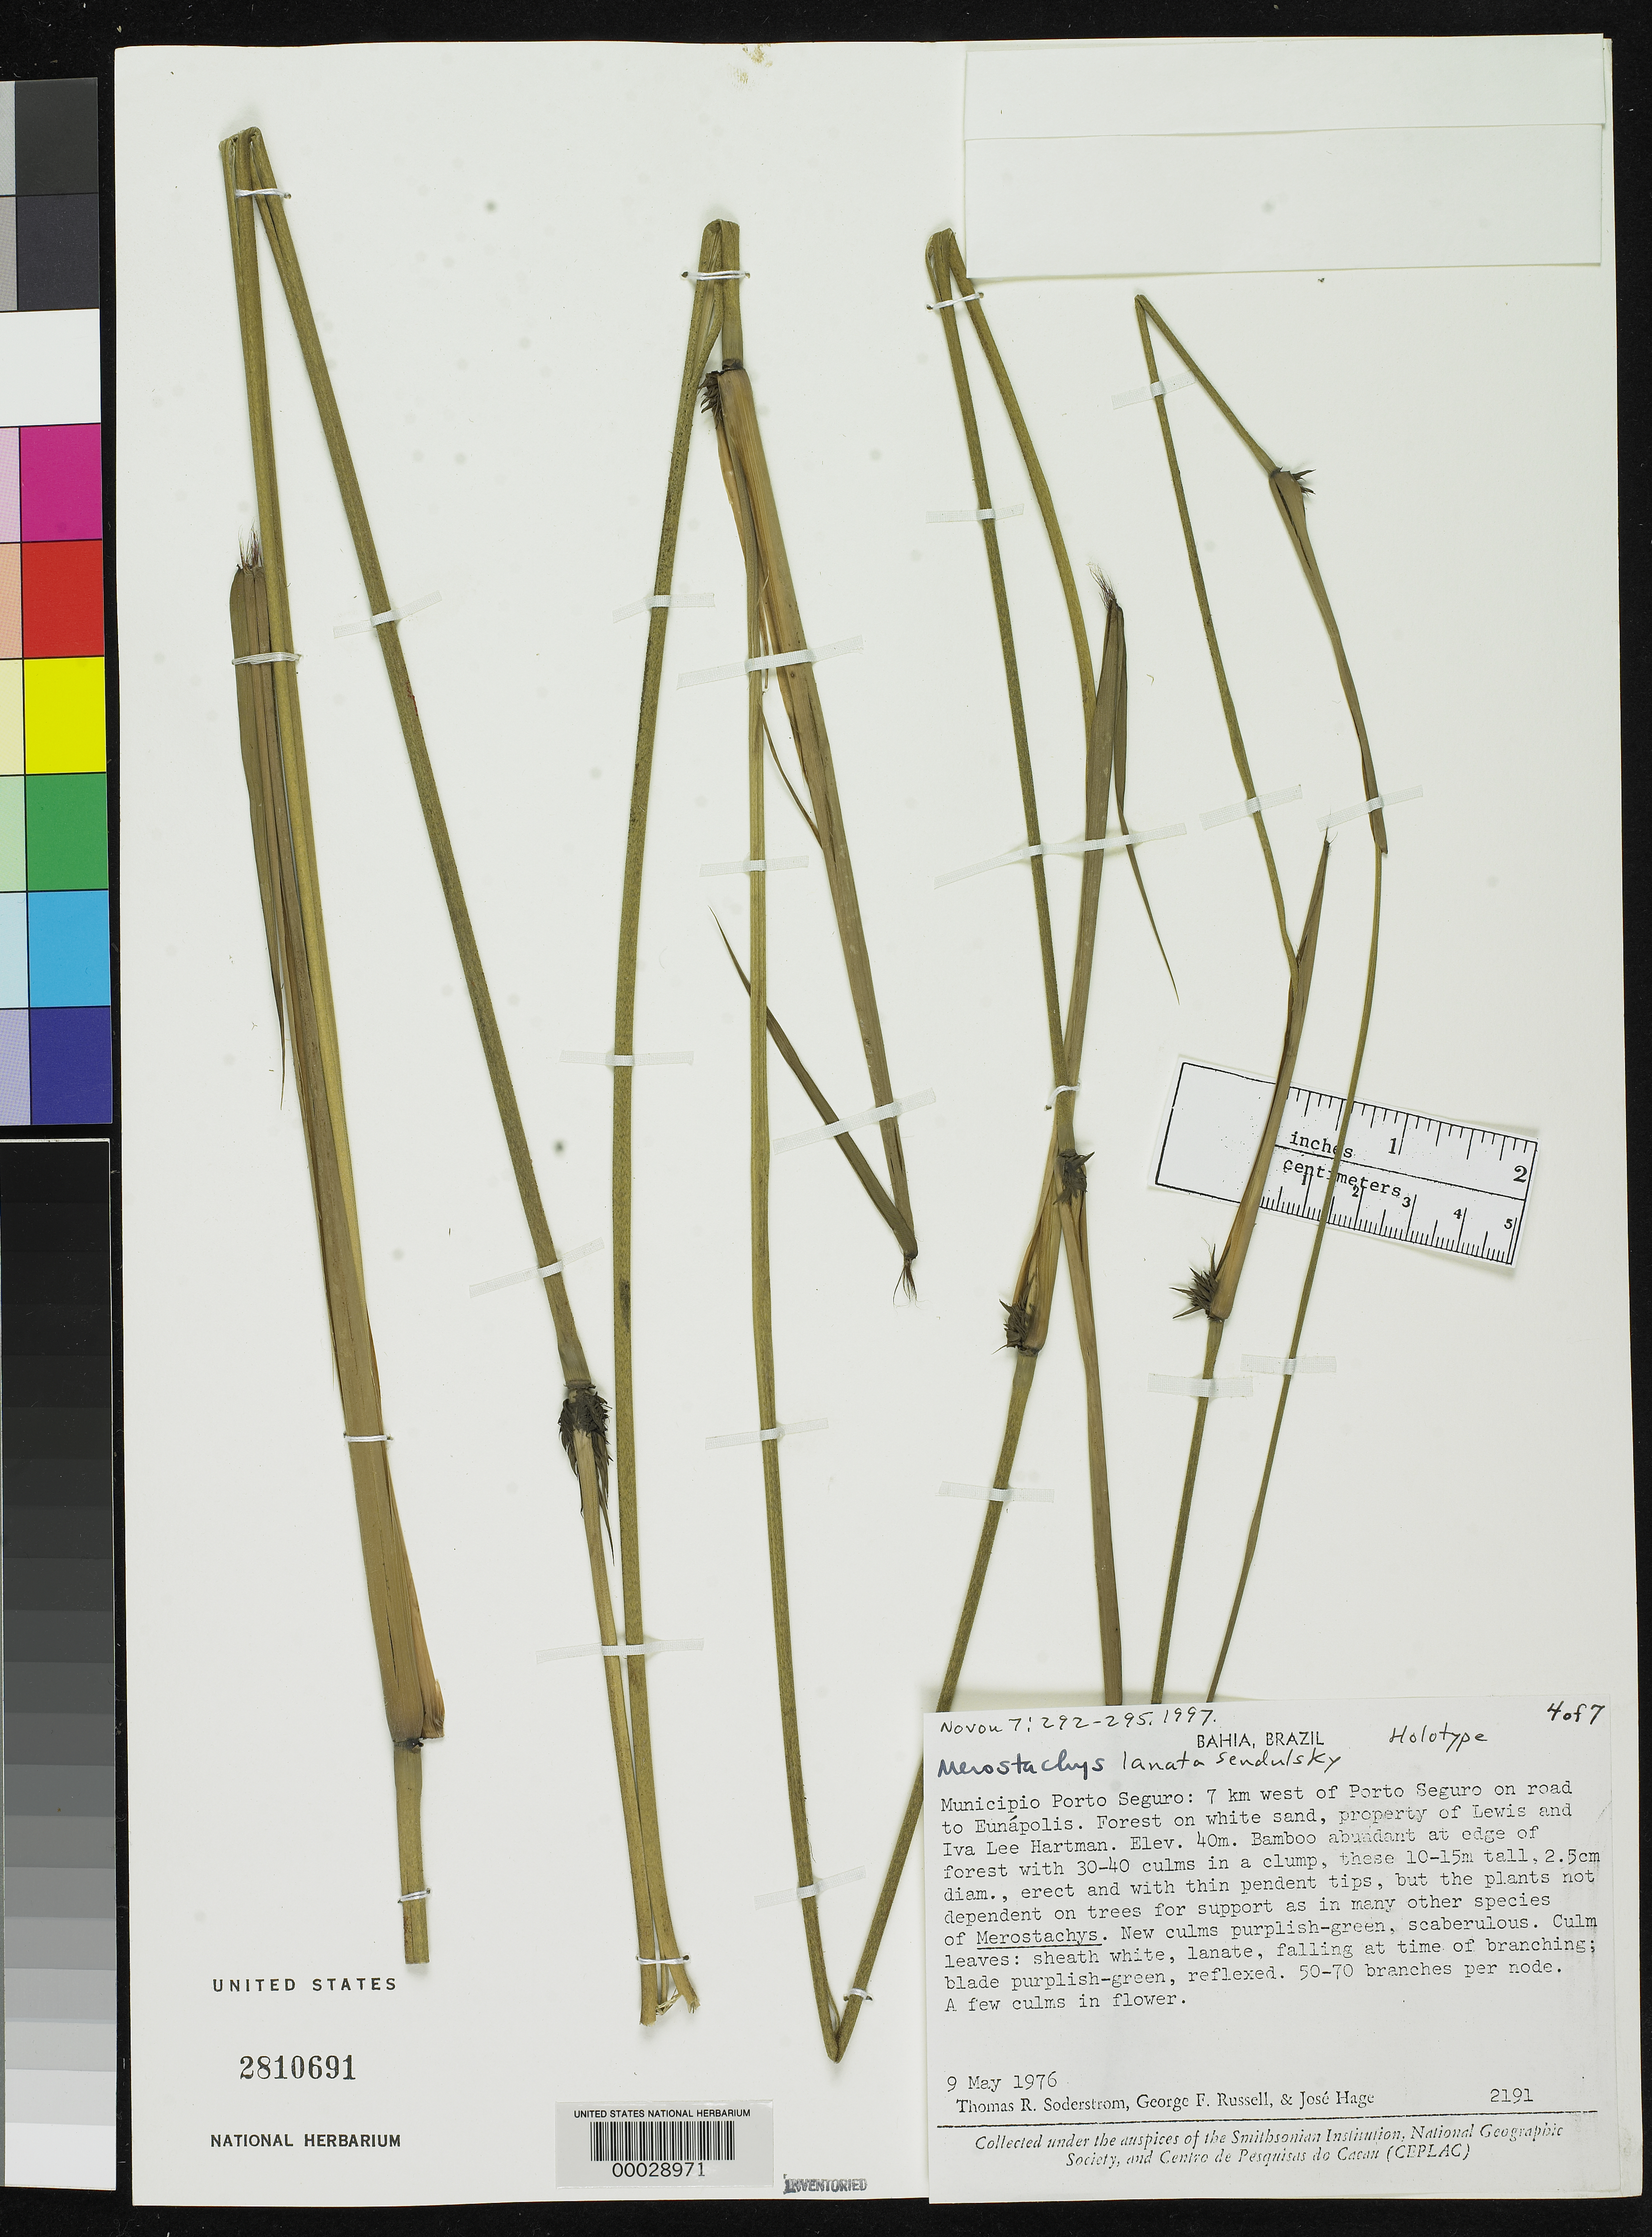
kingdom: Plantae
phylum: Tracheophyta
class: Liliopsida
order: Poales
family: Poaceae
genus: Merostachys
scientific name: Merostachys lanata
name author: Send.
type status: Holotype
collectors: T. R. Soderstrom, G. Russell & J. Hage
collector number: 2191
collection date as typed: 09 May 1976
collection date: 1976-05-09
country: Brazil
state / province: Bahia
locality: Municipio Porto Seguro: 7 km west of Porto Seguro on road to Eunápolis, property of Lewis and Iva Lee Hartman.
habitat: Forest on white sand.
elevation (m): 40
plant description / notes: Holotype mounted on 7 sheets.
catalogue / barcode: US 2810691